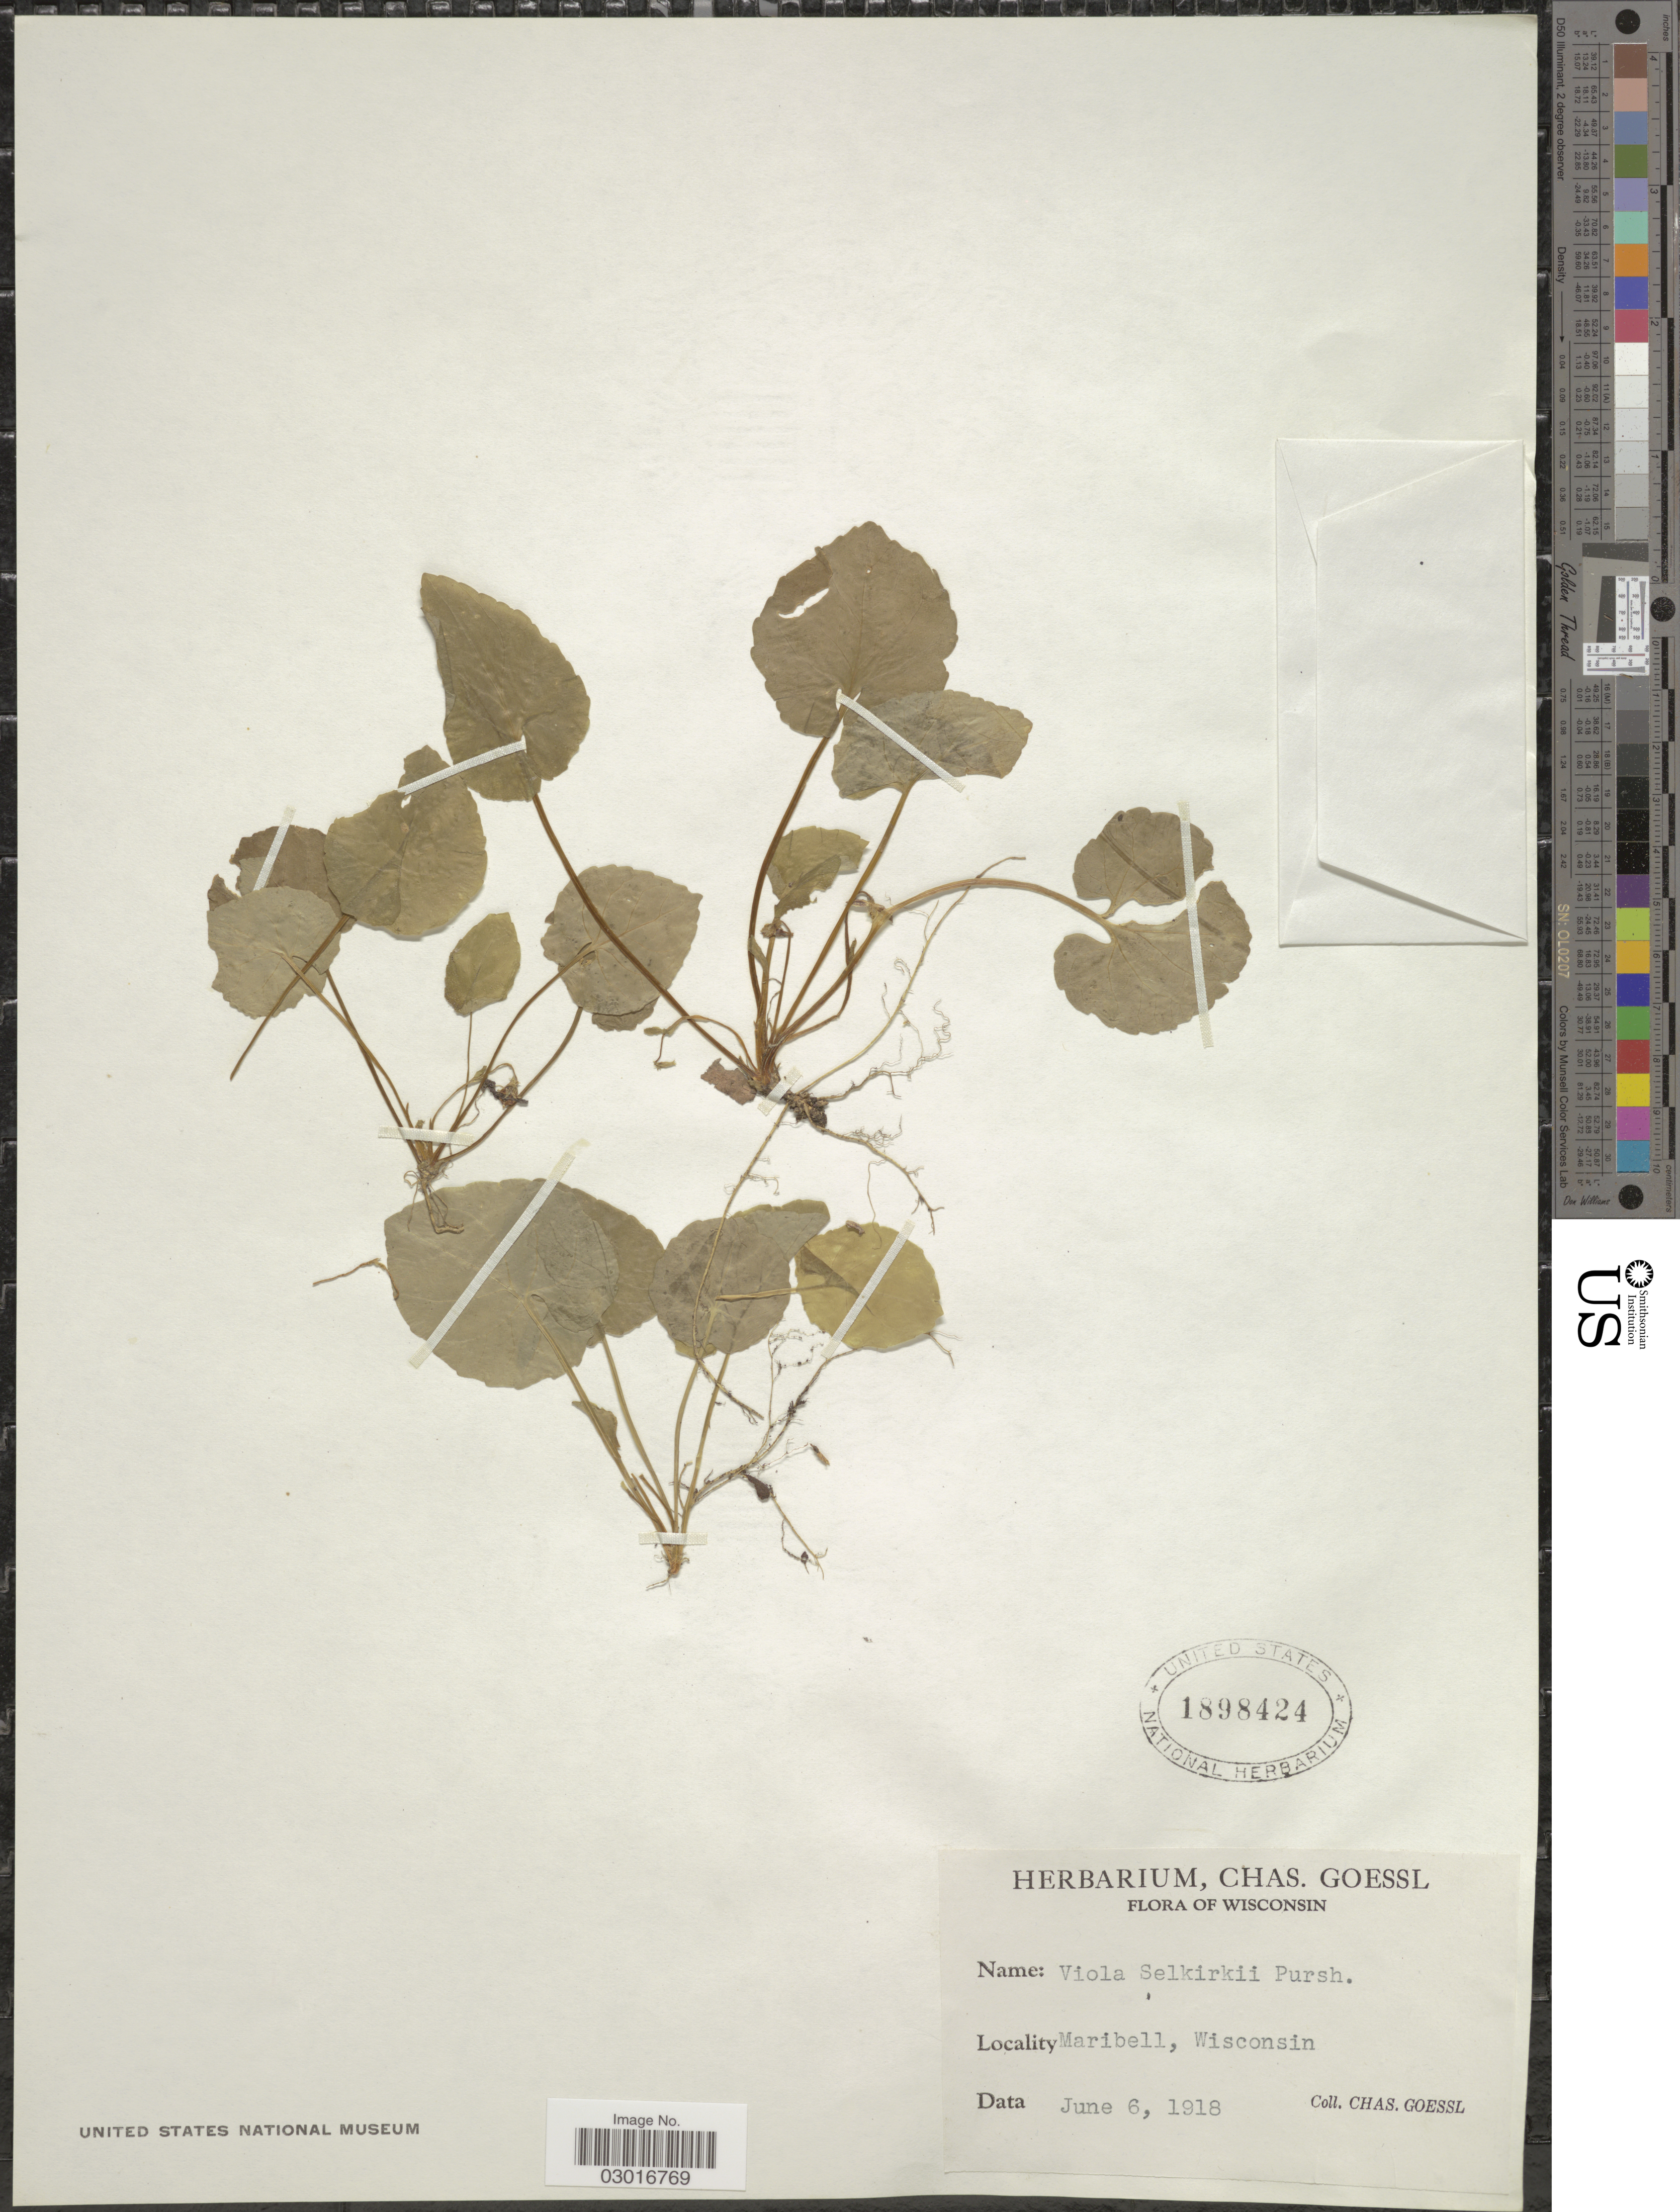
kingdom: Plantae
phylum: Tracheophyta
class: Magnoliopsida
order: Malpighiales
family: Violaceae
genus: Viola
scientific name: Viola selkirkii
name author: Pursh ex Goldie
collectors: C. Goessl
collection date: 1918-06-06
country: United States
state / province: Wisconsin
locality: Maribell.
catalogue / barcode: US 1898424